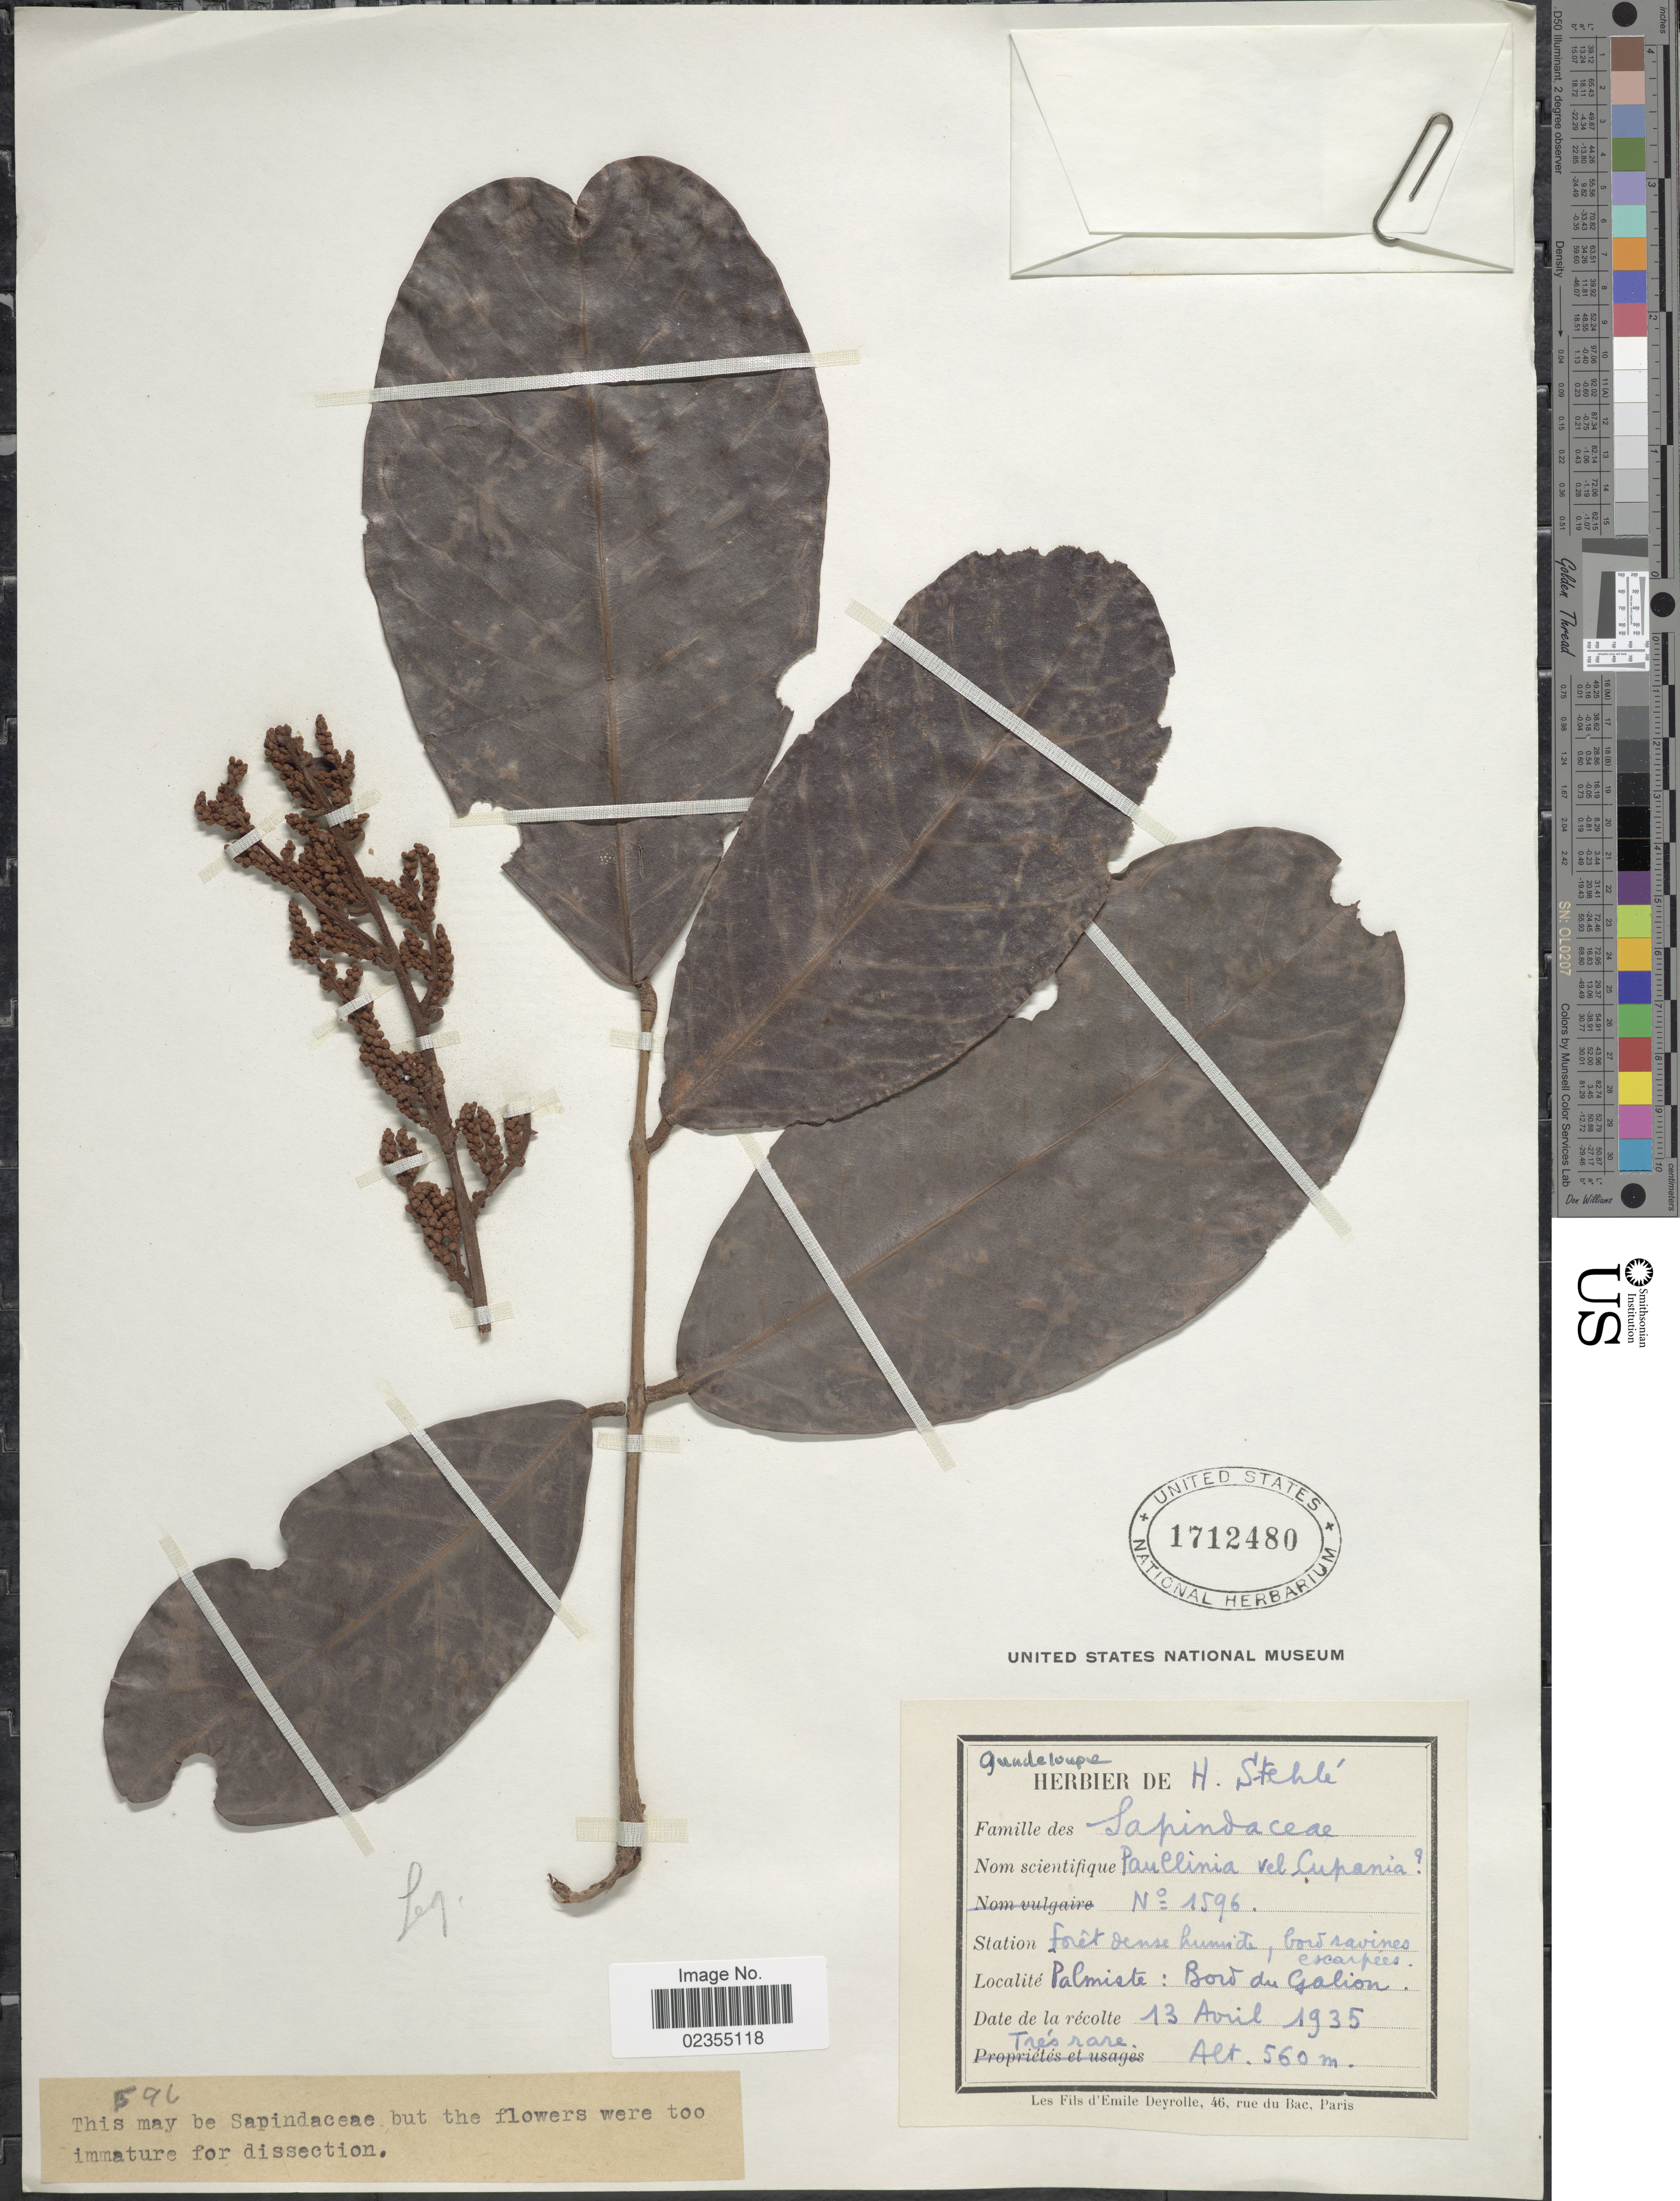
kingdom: Plantae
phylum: Tracheophyta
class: Magnoliopsida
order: Fabales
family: Fabaceae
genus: Ormosia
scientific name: Ormosia krugii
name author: Urb.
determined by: Mansano, V. F.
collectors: ex herb. de H. Stehlé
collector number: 1596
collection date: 1935-04-13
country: Guadeloupe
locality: Palmiste: Bord du Galion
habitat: Forêt dense humidè, bord ravines escaprées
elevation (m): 560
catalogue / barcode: US 1712480